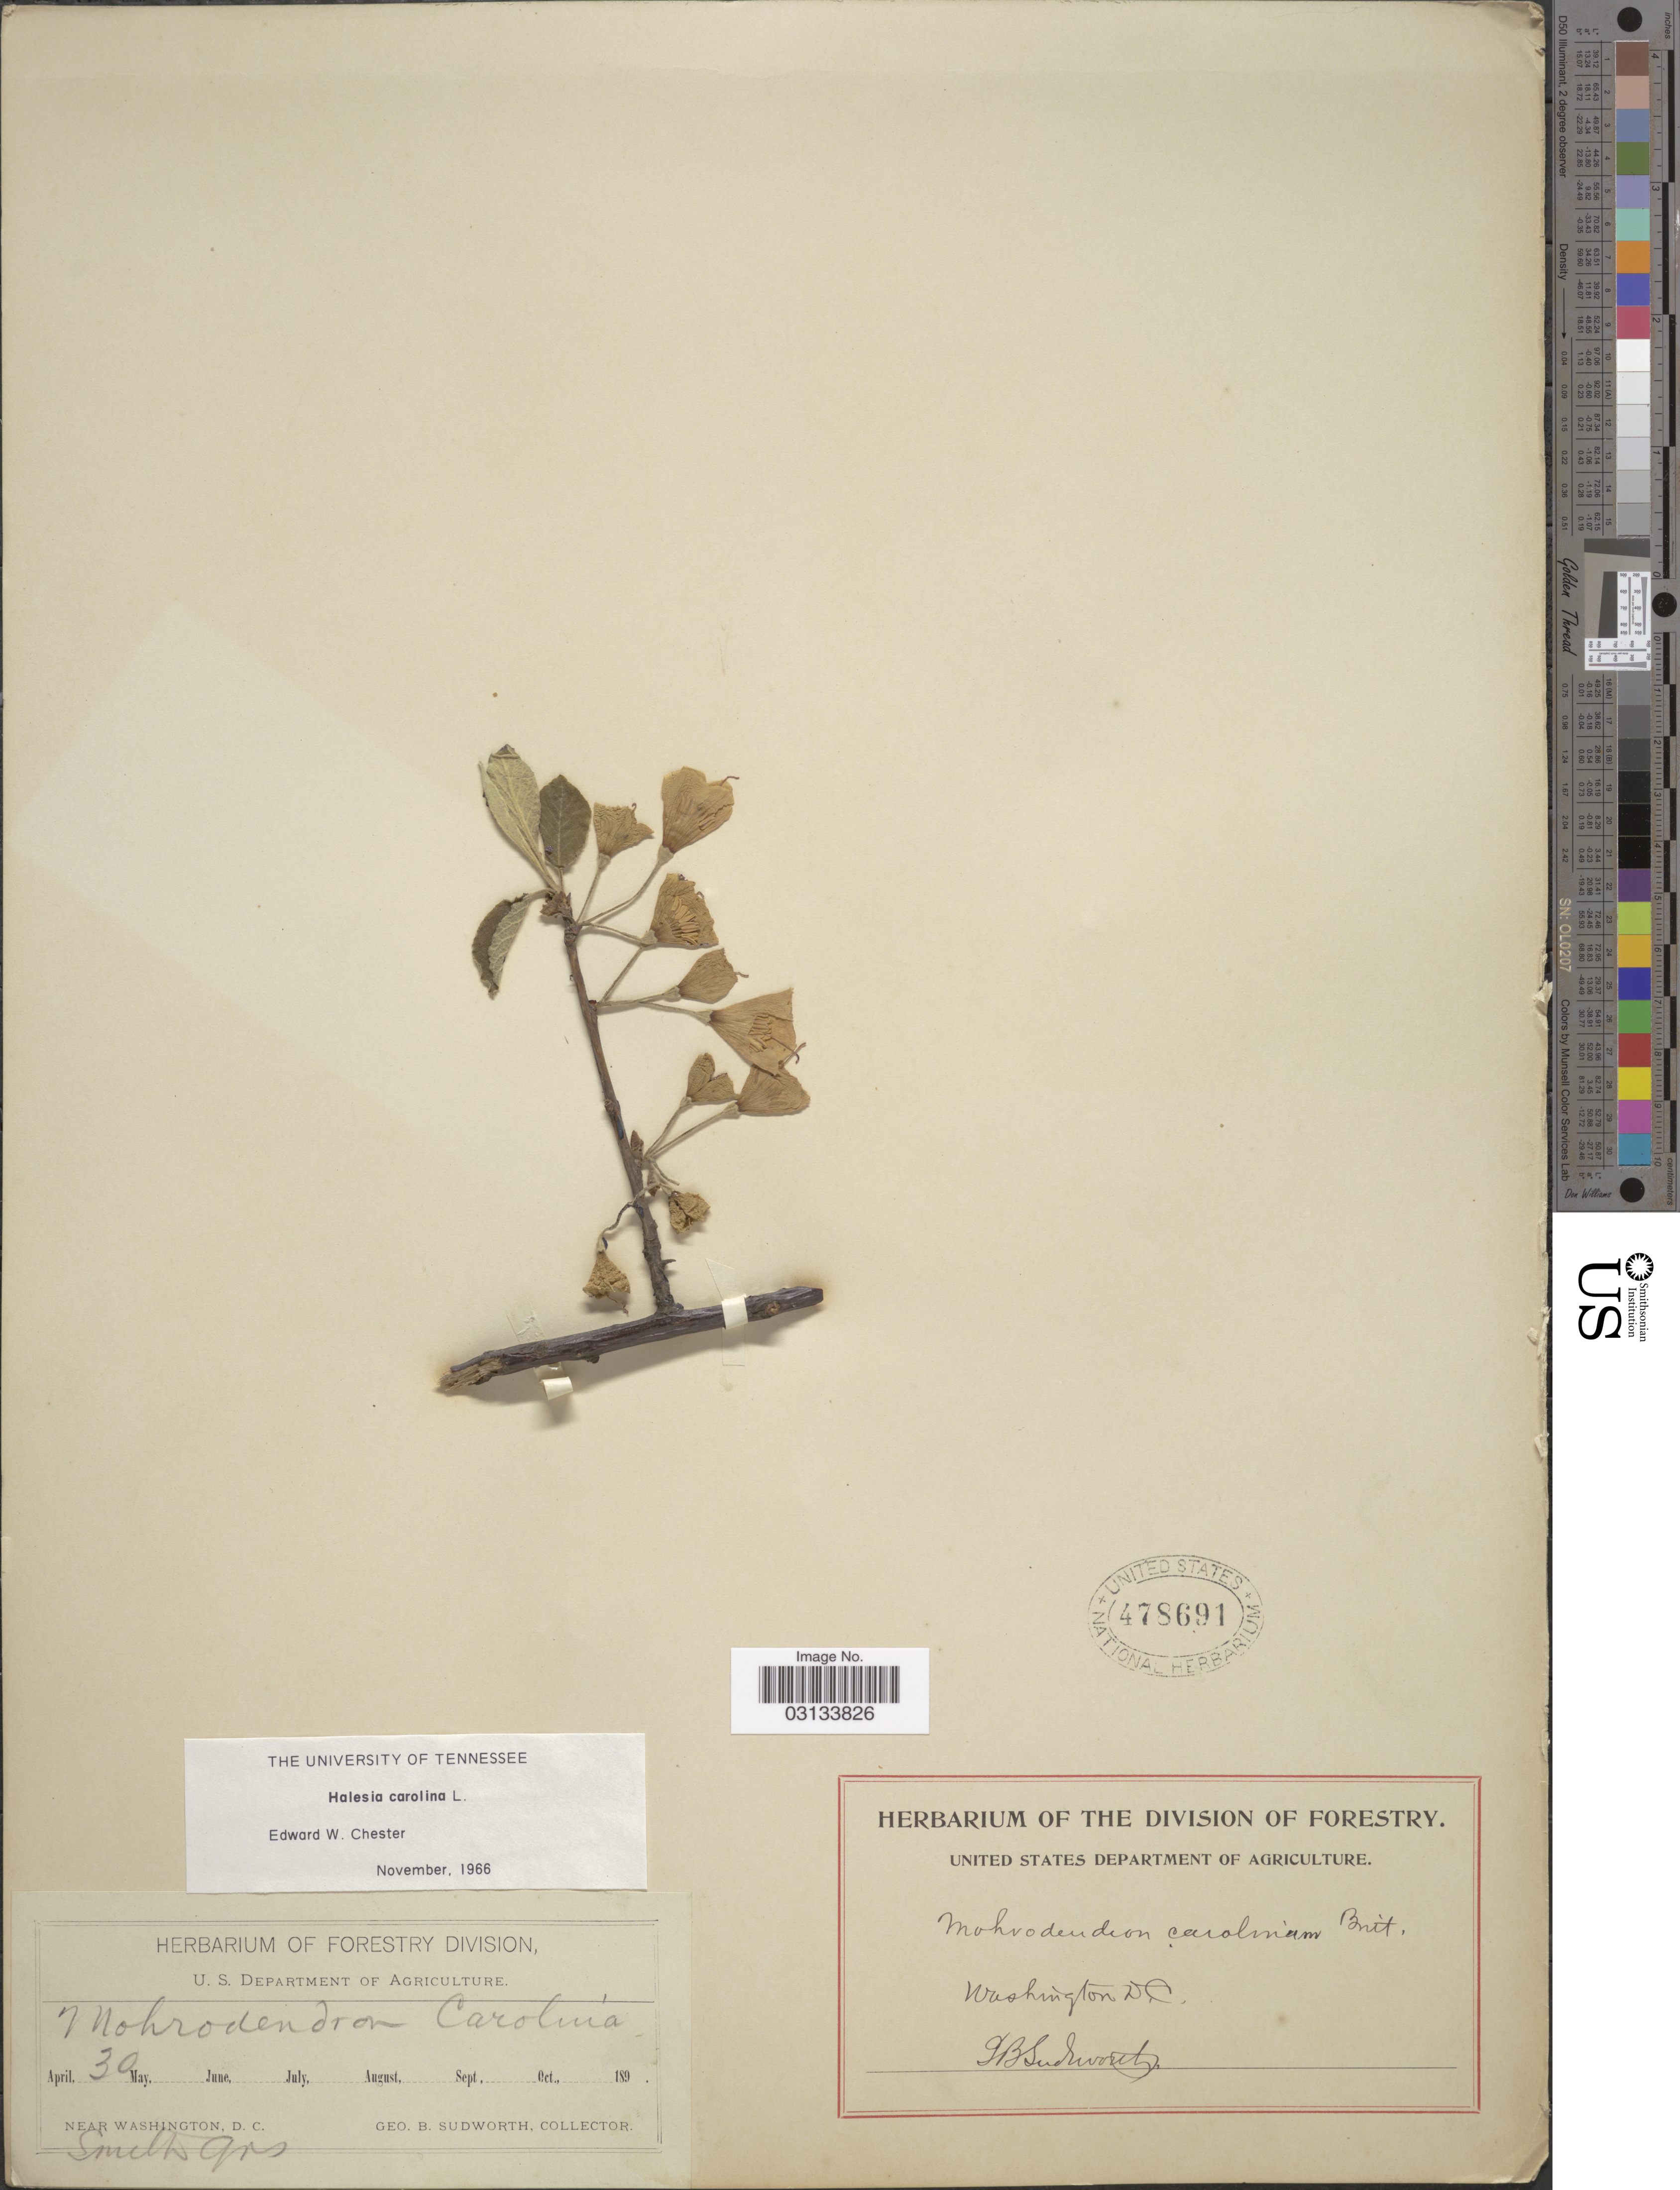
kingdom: Plantae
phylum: Tracheophyta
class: Magnoliopsida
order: Ericales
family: Styracaceae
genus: Halesia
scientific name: Halesia carolina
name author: L.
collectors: G. B. Sudworth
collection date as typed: April 30 189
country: United States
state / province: District of Columbia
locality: Near Washington D. C. Smith grs. Washington D. C.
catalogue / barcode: US 478691